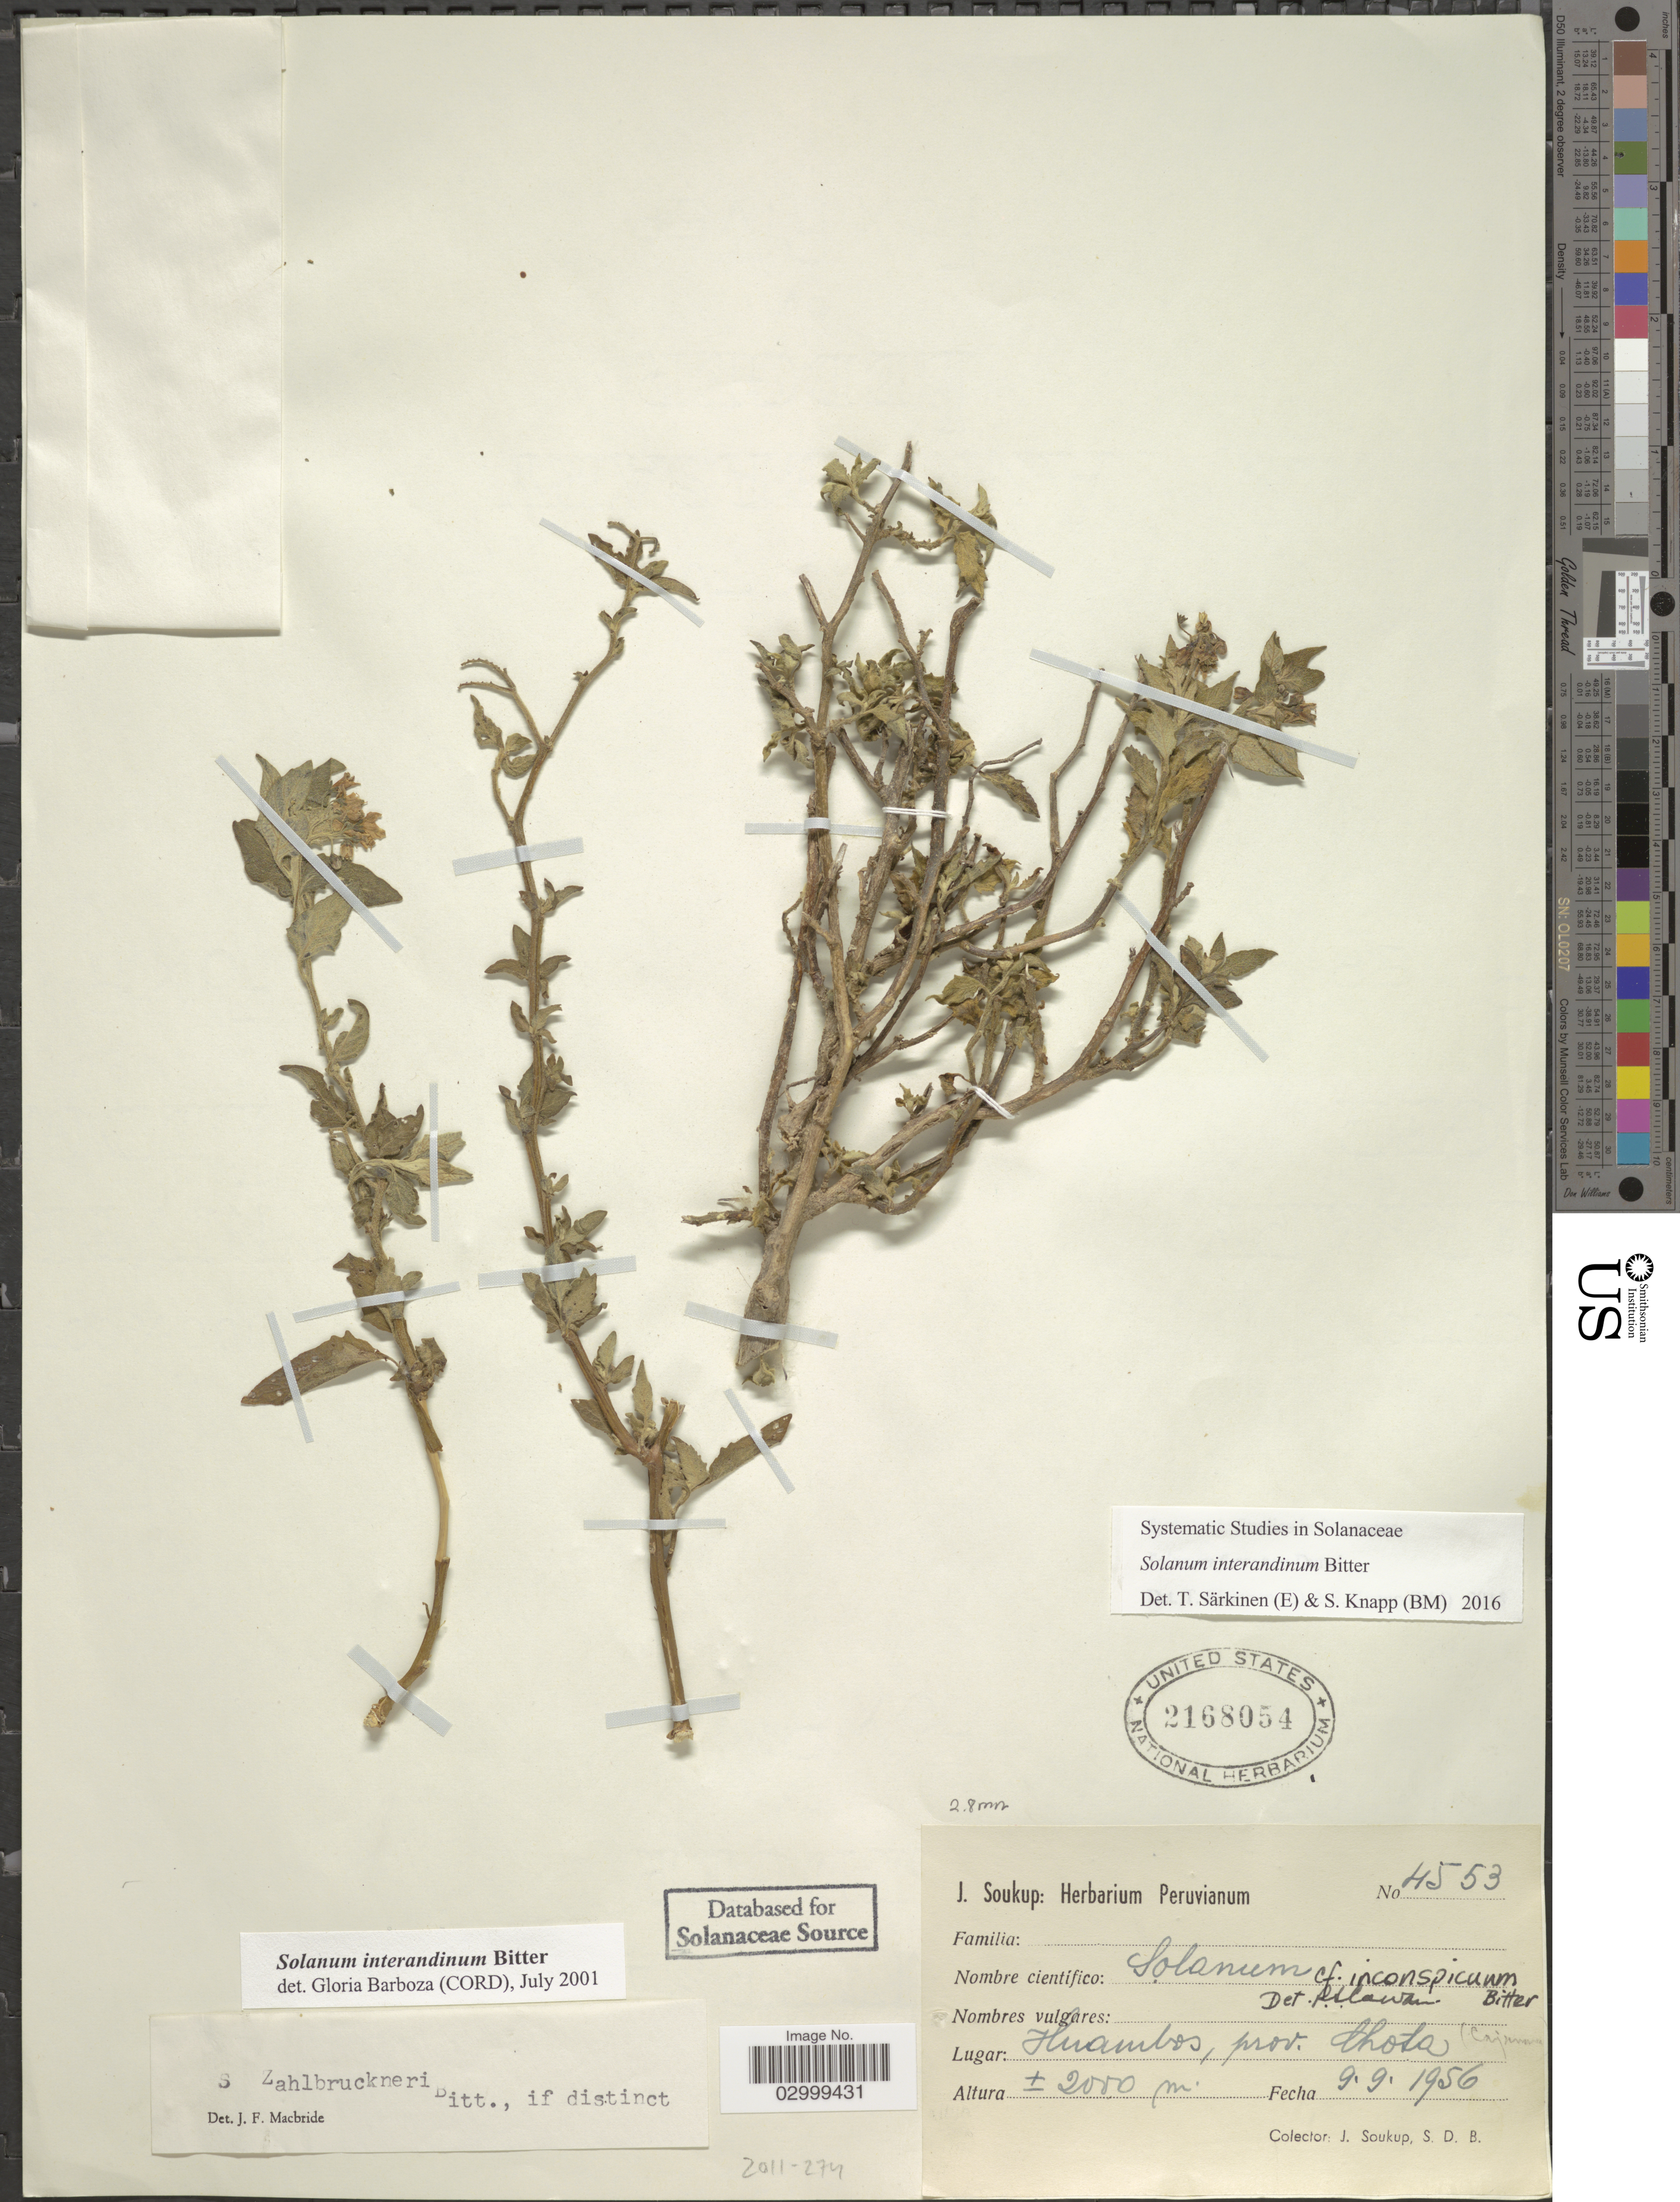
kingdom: Plantae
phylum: Tracheophyta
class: Magnoliopsida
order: Solanales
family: Solanaceae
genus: Solanum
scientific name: Solanum interandinum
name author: Bitter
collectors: J. Soukup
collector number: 4553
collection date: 1956-09-09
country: Peru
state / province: Cajamarca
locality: Huambos, prov. Chota.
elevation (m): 2000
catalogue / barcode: US 2168054